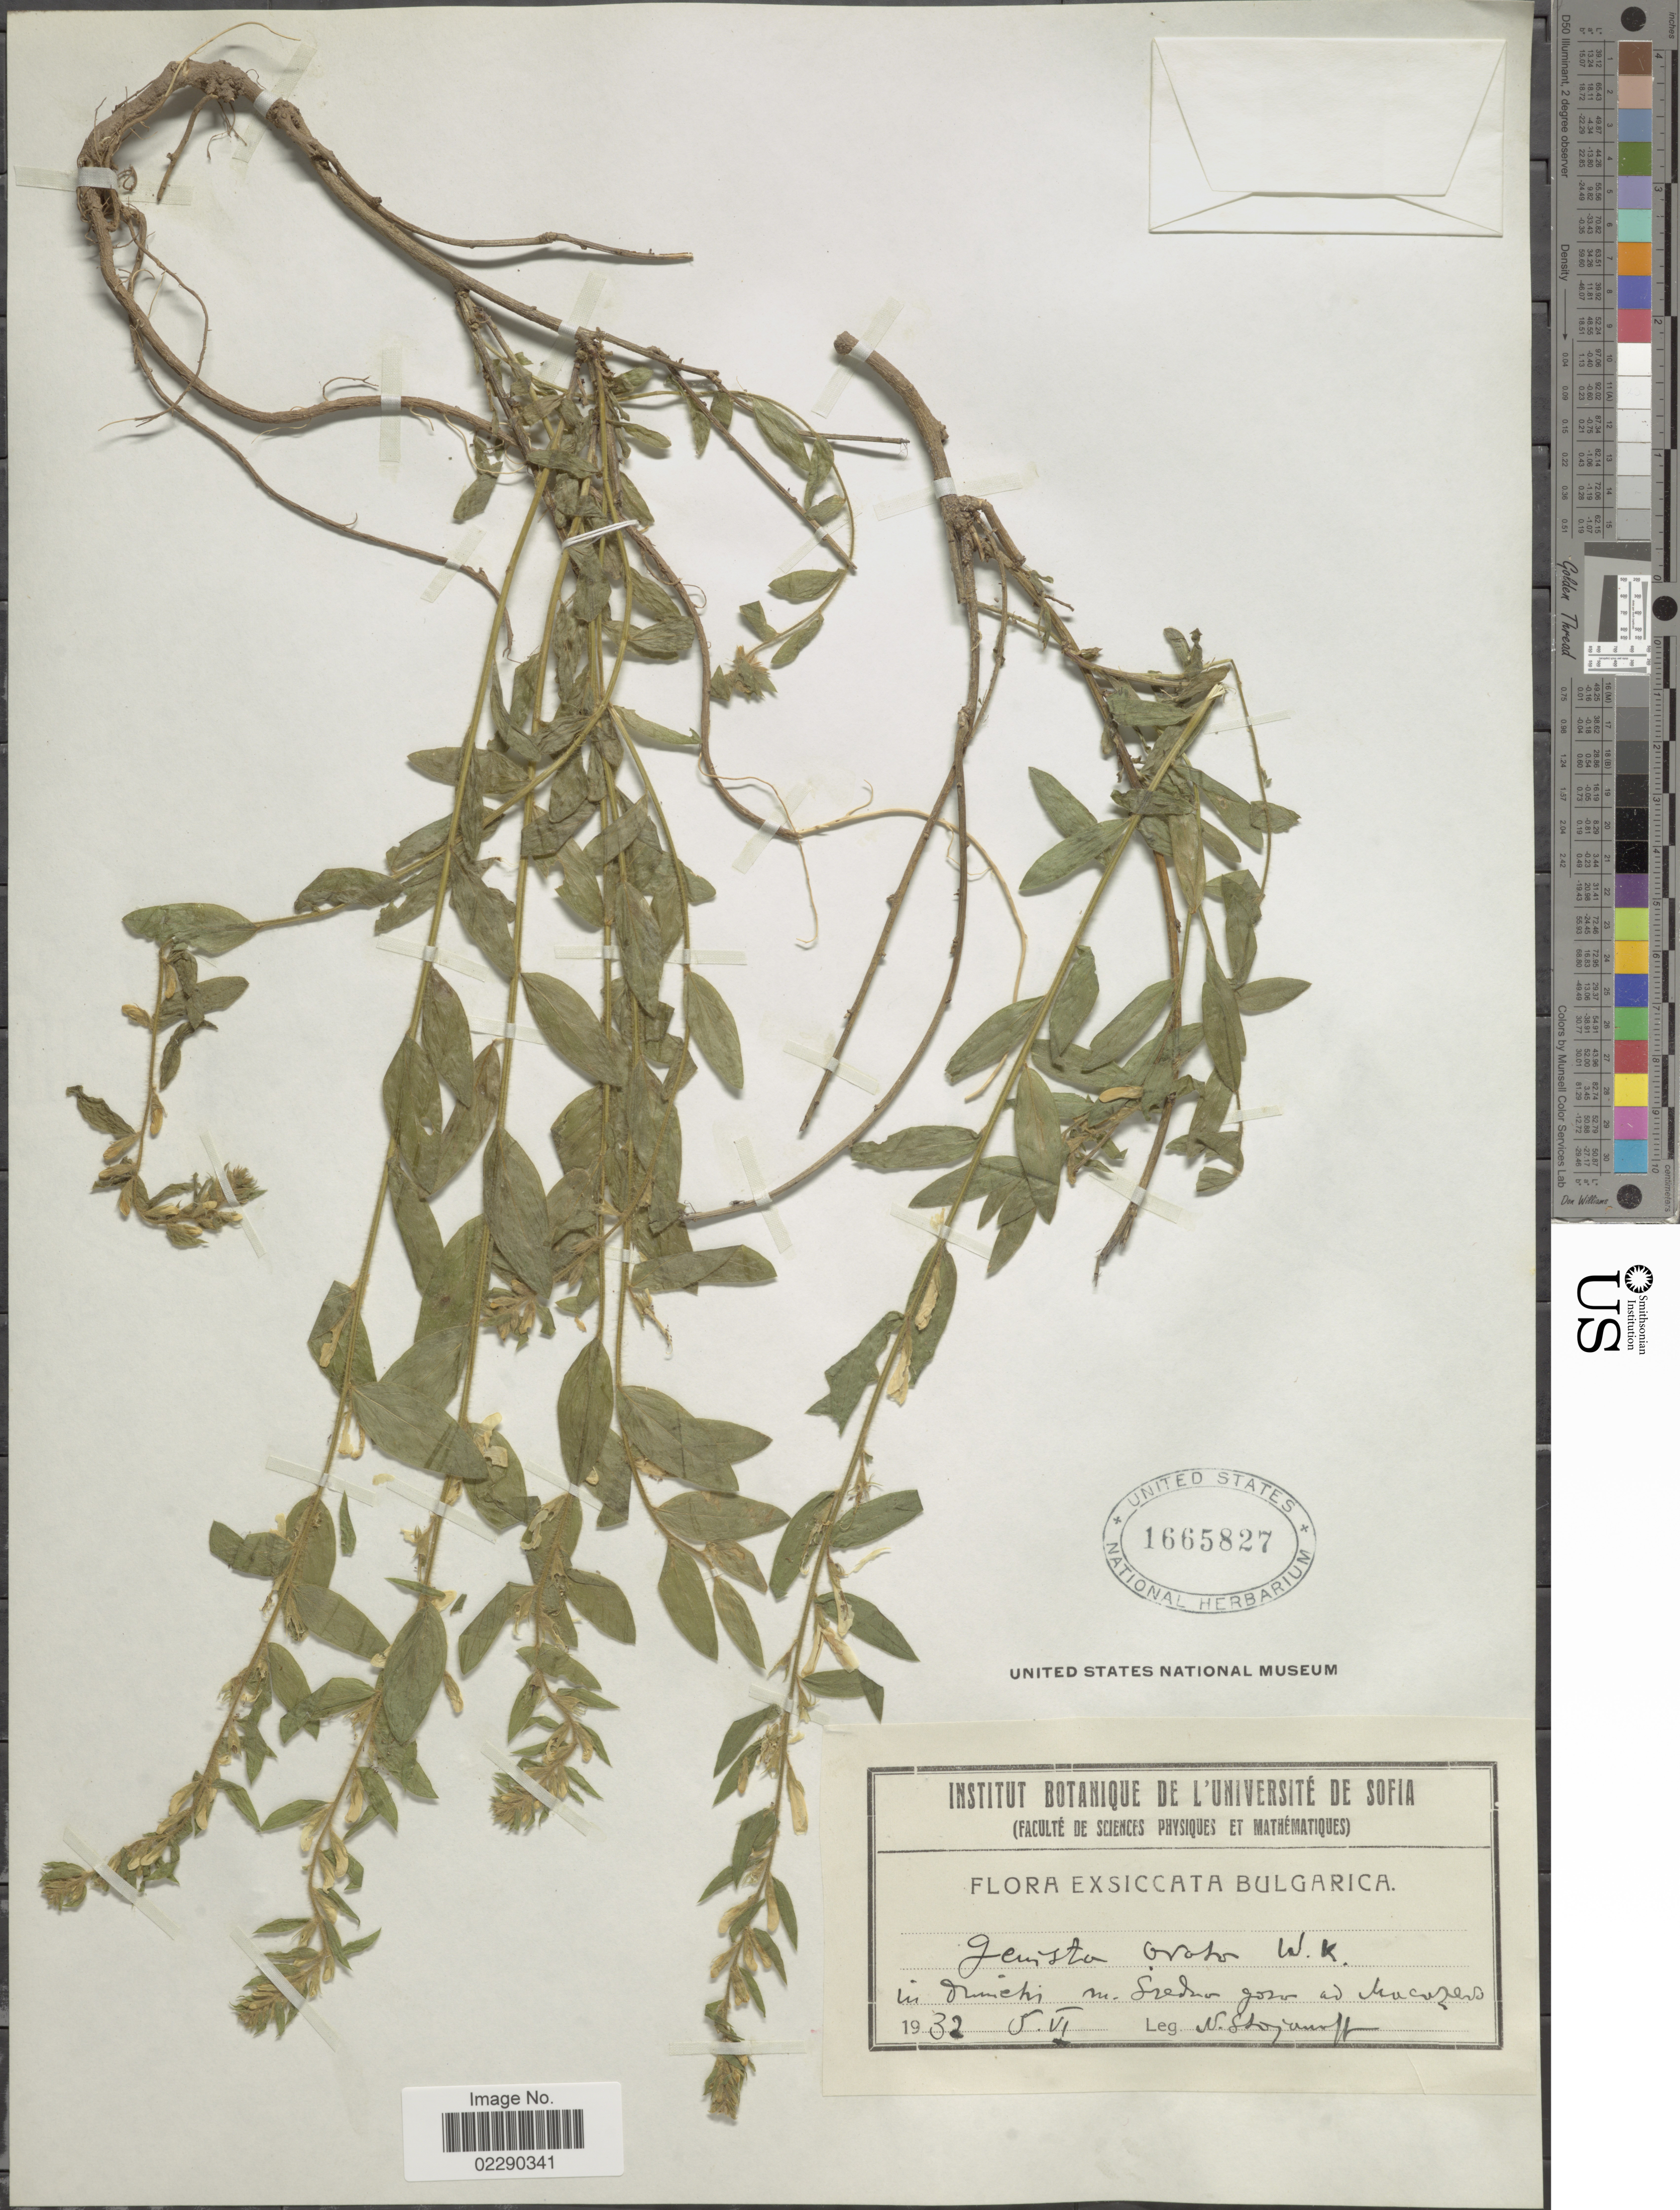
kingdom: Plantae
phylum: Tracheophyta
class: Magnoliopsida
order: Fabales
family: Fabaceae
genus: Genista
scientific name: Genista ovata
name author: Waldst. & Kit.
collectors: N. Stojanoff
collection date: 1932-06-05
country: Bulgaria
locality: Ad Mocozers [interpreted]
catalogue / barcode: US 1665827